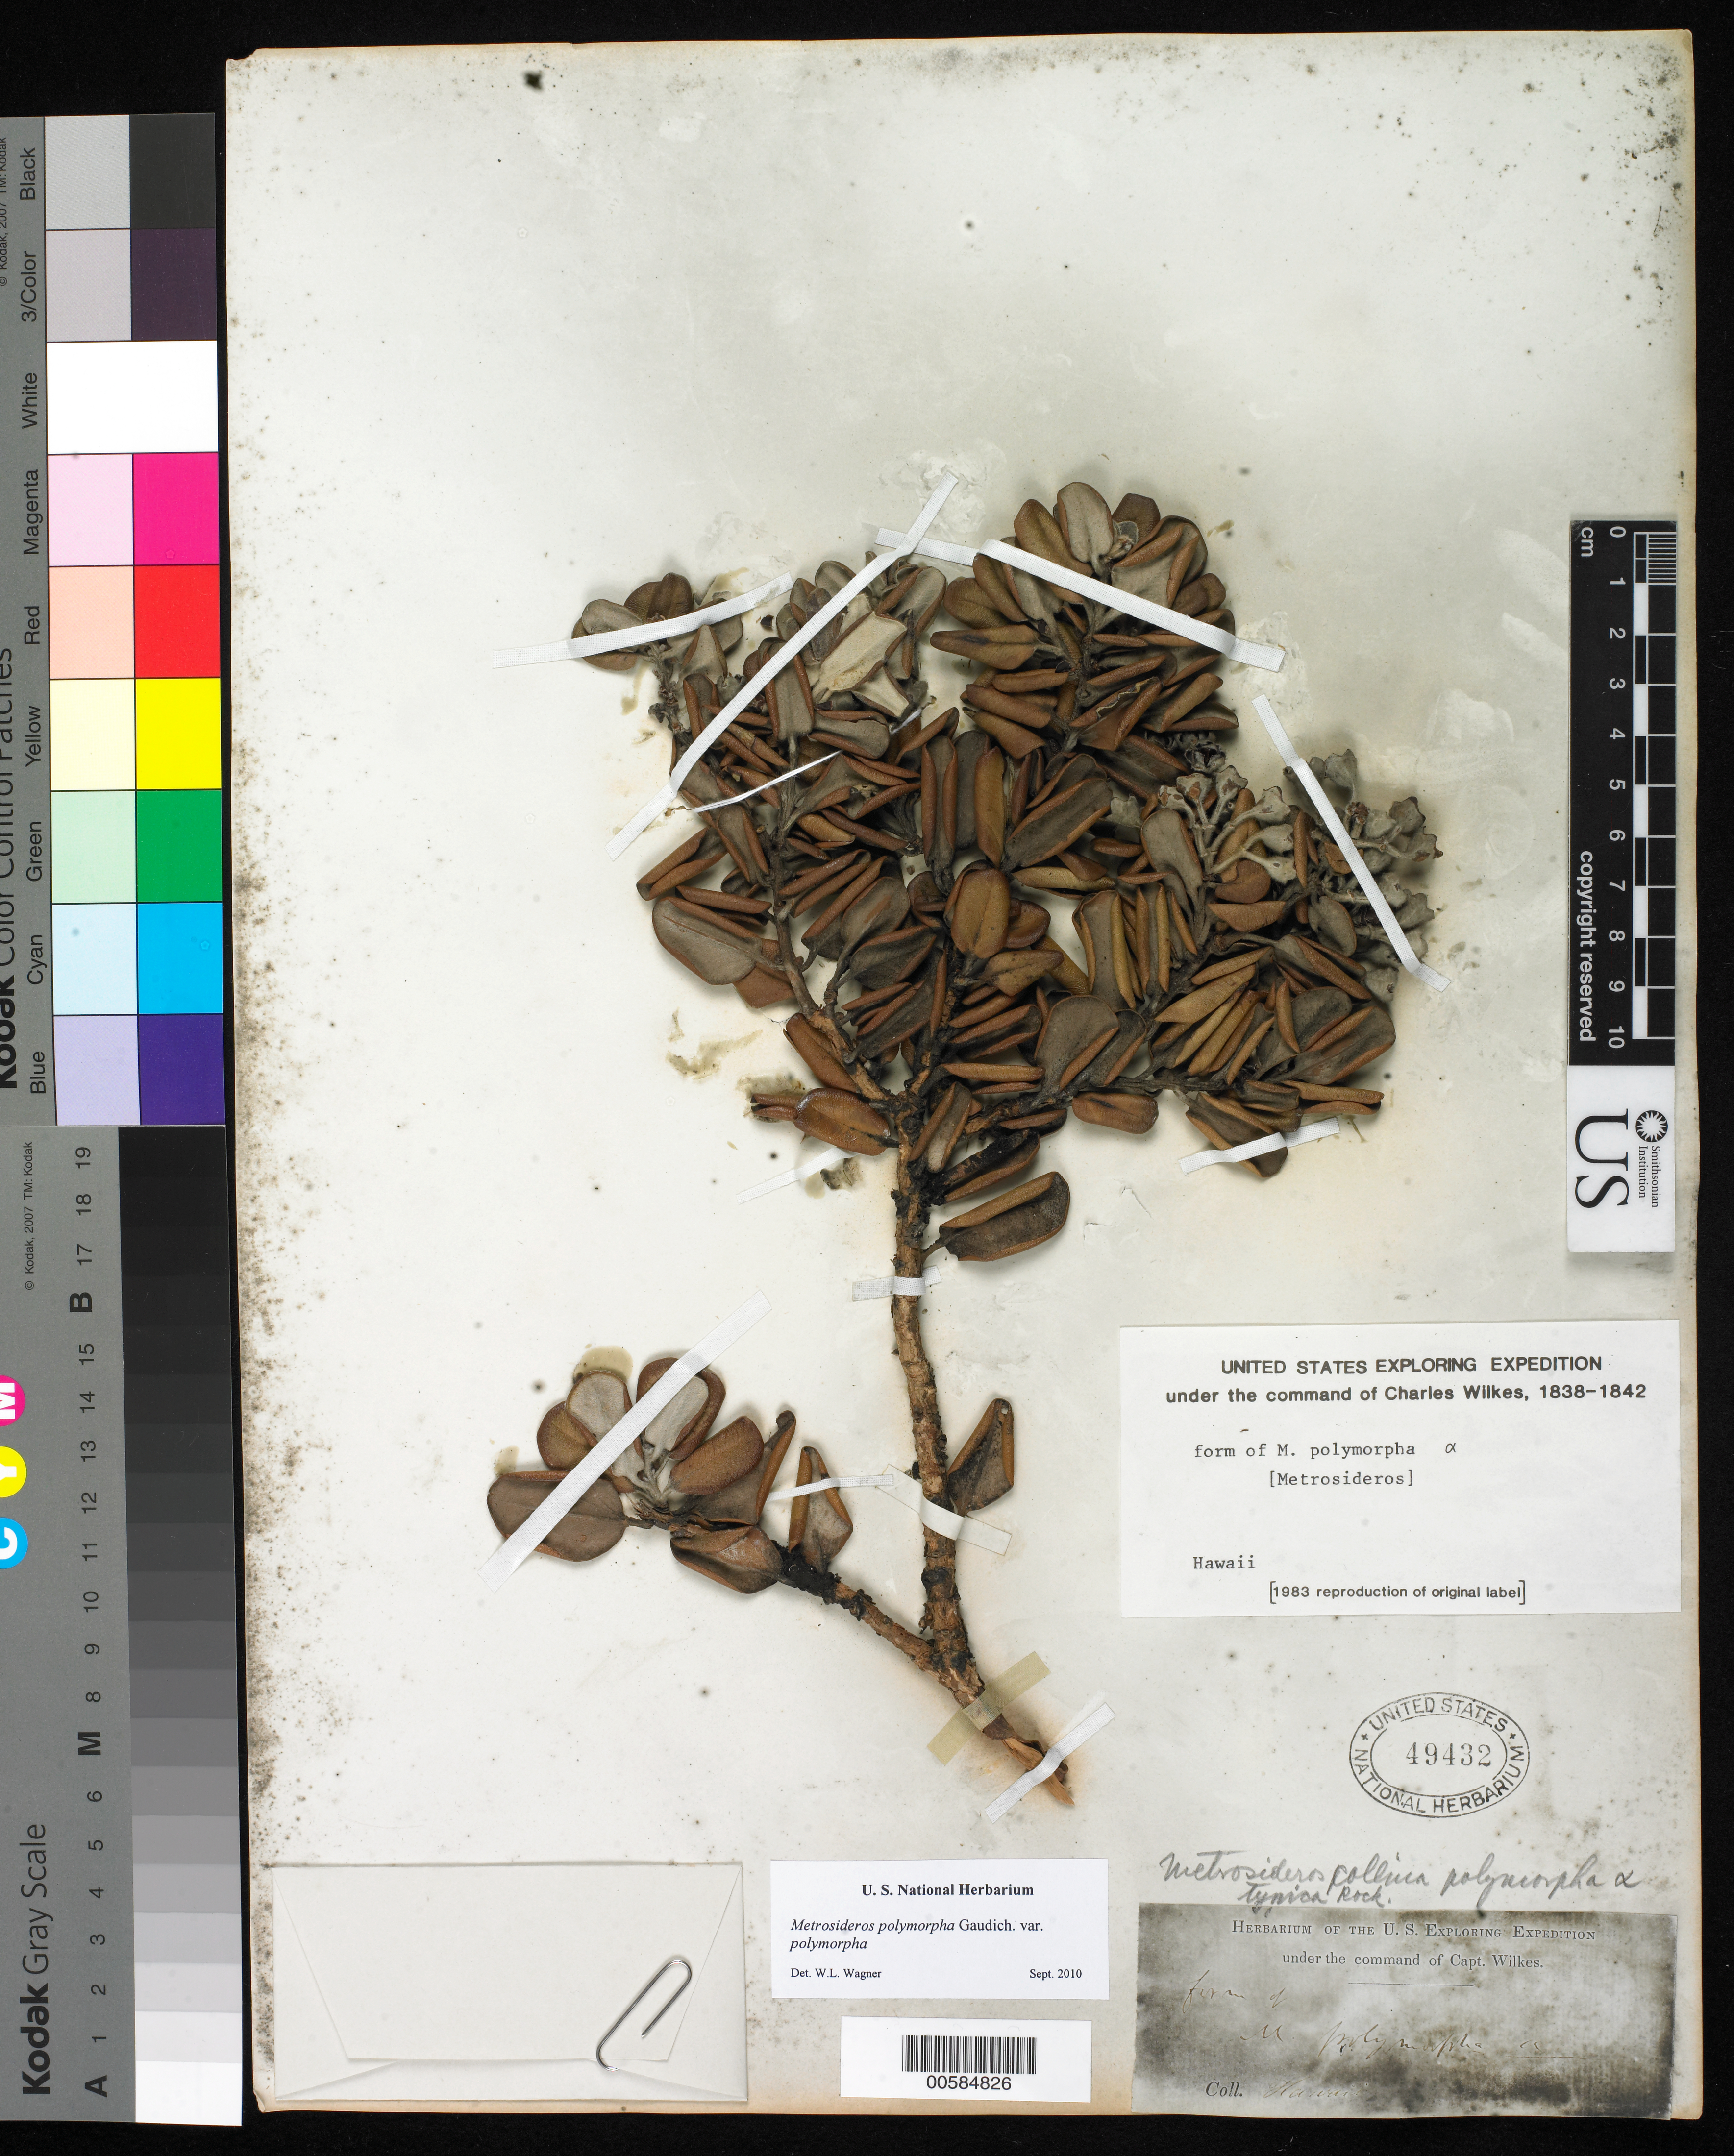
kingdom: Plantae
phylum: Tracheophyta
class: Magnoliopsida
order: Myrtales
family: Myrtaceae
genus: Metrosideros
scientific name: Metrosideros polymorpha var. polymorpha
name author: Gaudich.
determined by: Wagner, W. L., (BOT), Smithsonian Institution - National Museum of Natural History (UNITED STATES)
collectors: Wilkes Explor. Exped.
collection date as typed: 1838 to -- --- 1842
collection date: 1838/1842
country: United States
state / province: Hawaii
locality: Sandwich Islands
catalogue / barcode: US 49432